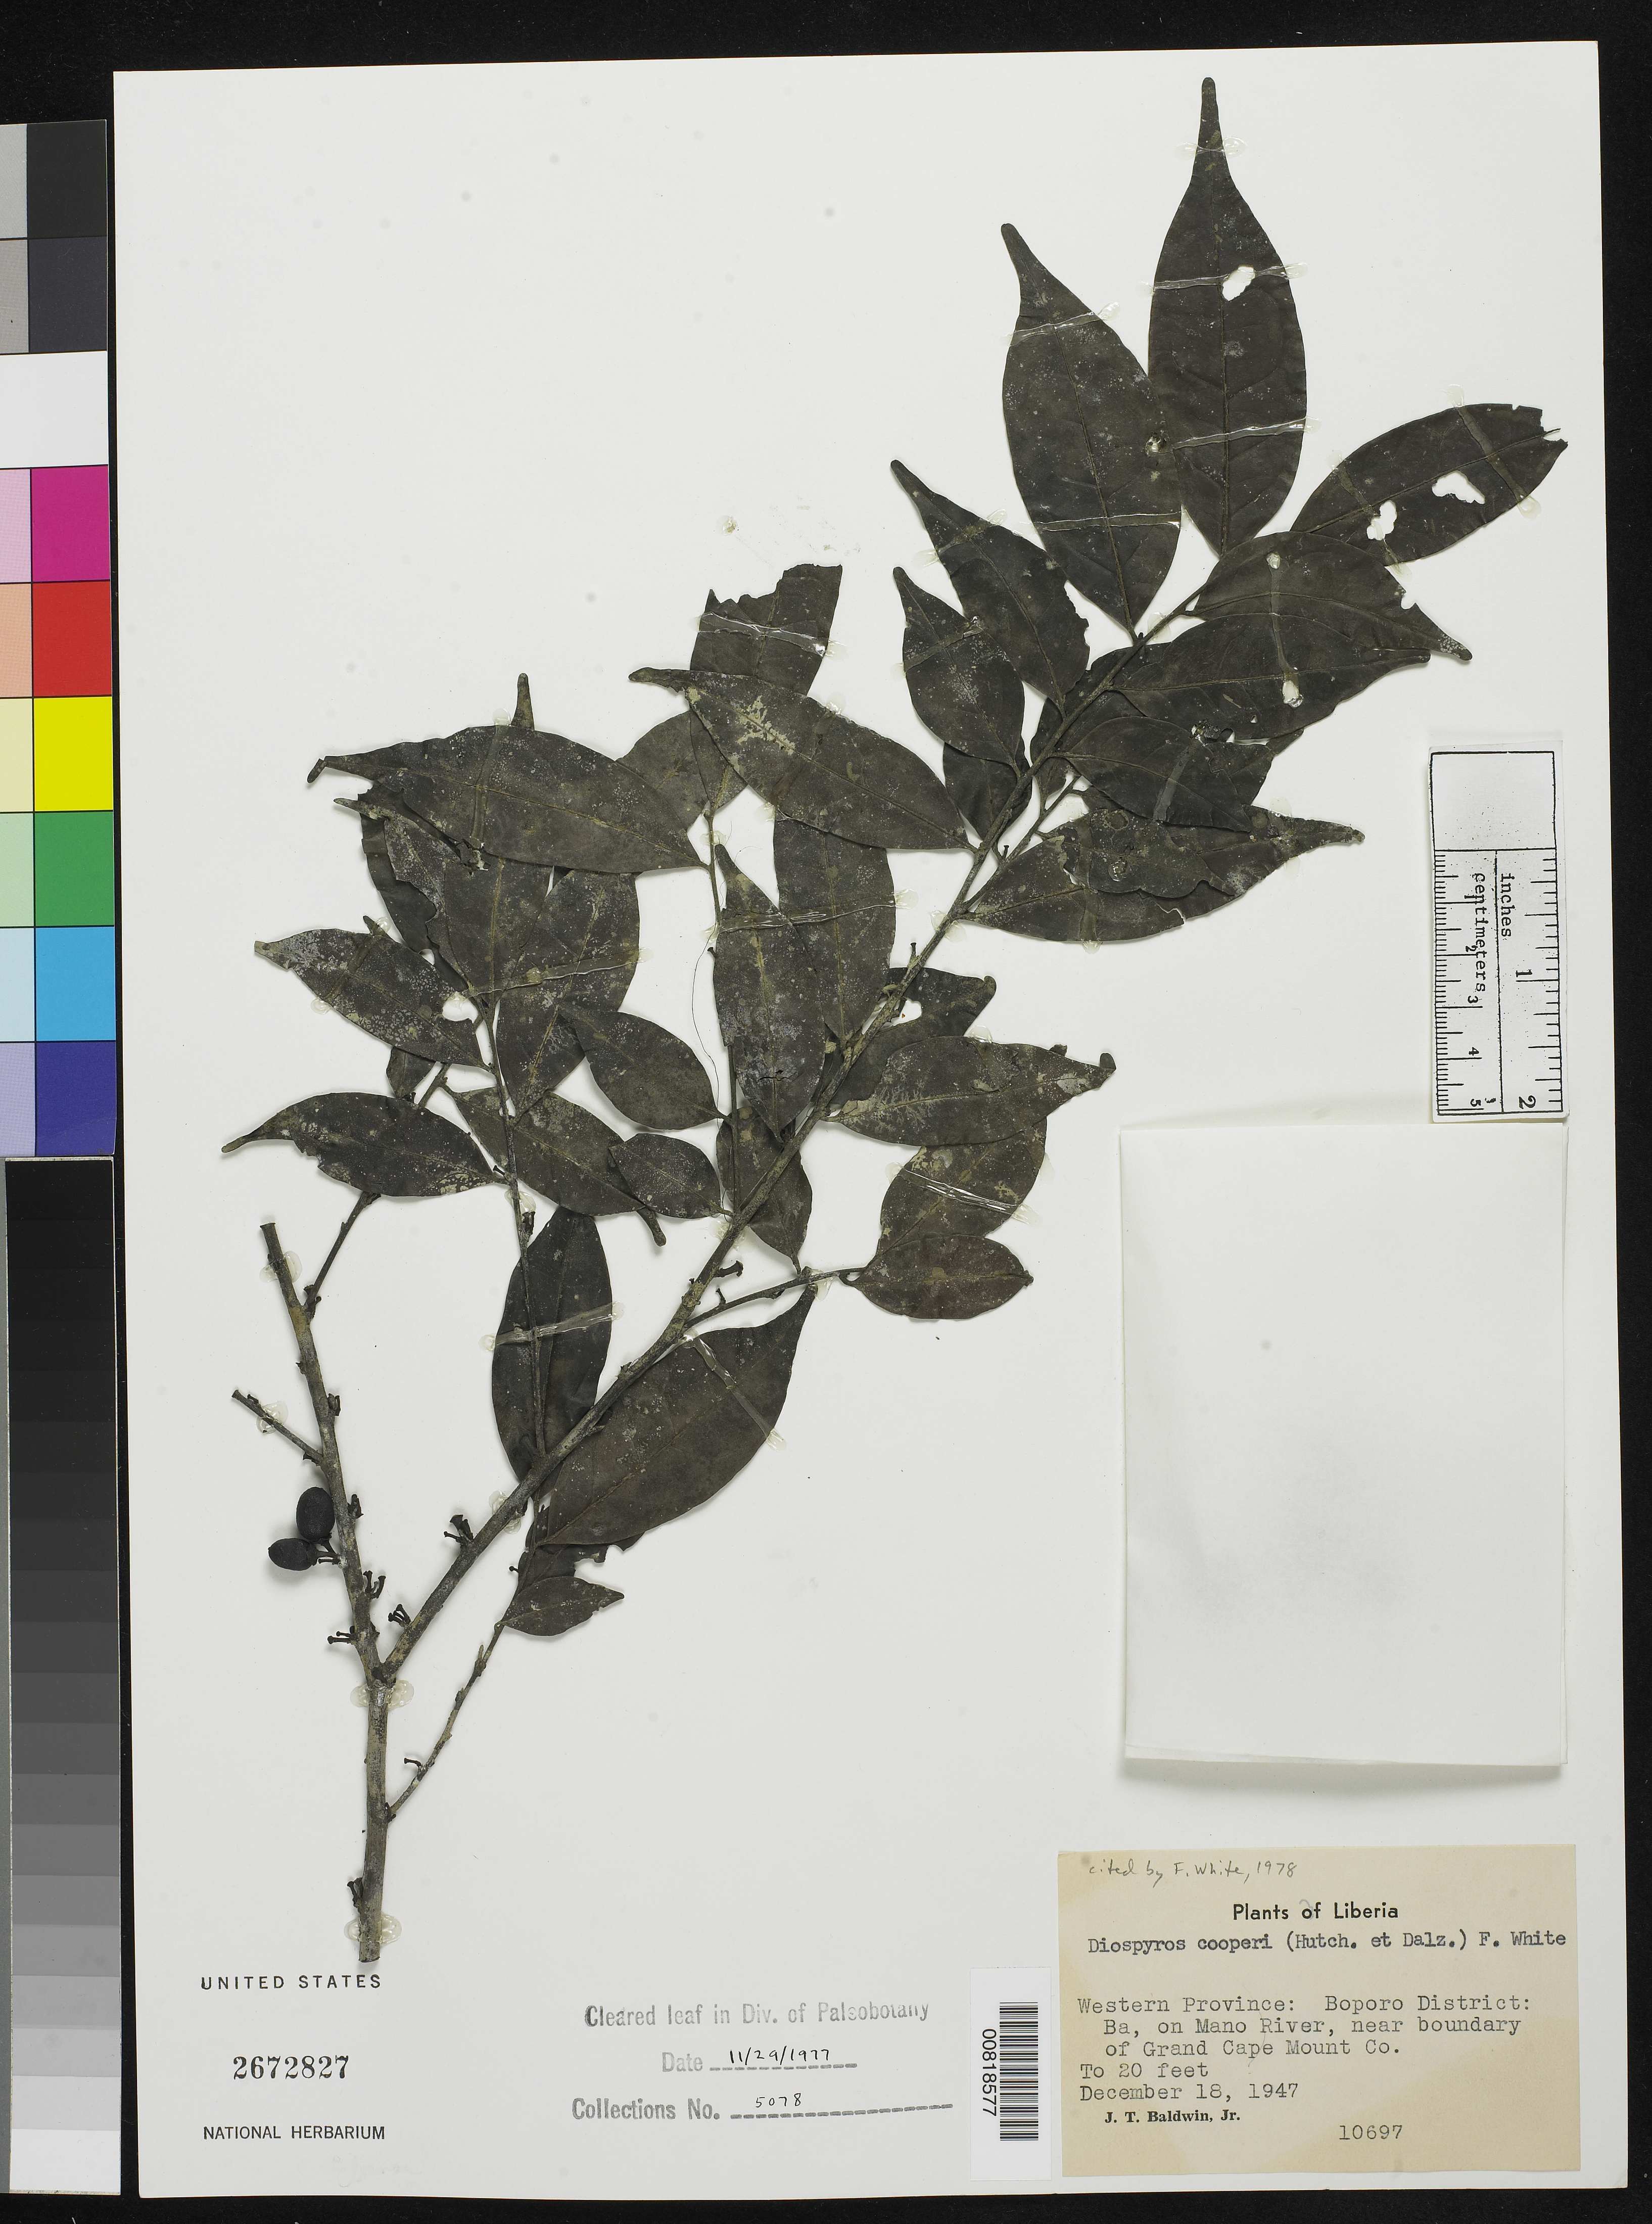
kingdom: Plantae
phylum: Tracheophyta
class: Magnoliopsida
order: Ericales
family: Ebenaceae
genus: Diospyros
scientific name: Diospyros cooperi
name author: (Hutch. & Dalziel) F. White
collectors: J. T. Baldwin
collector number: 10697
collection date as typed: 18 Dec 1947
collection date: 1947-12-18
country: Liberia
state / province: Gbarpolu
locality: Western Province: Boporo District, Ba, on Mano River, near boundary of Grand Cape Mount Co.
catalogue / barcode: US 2672827